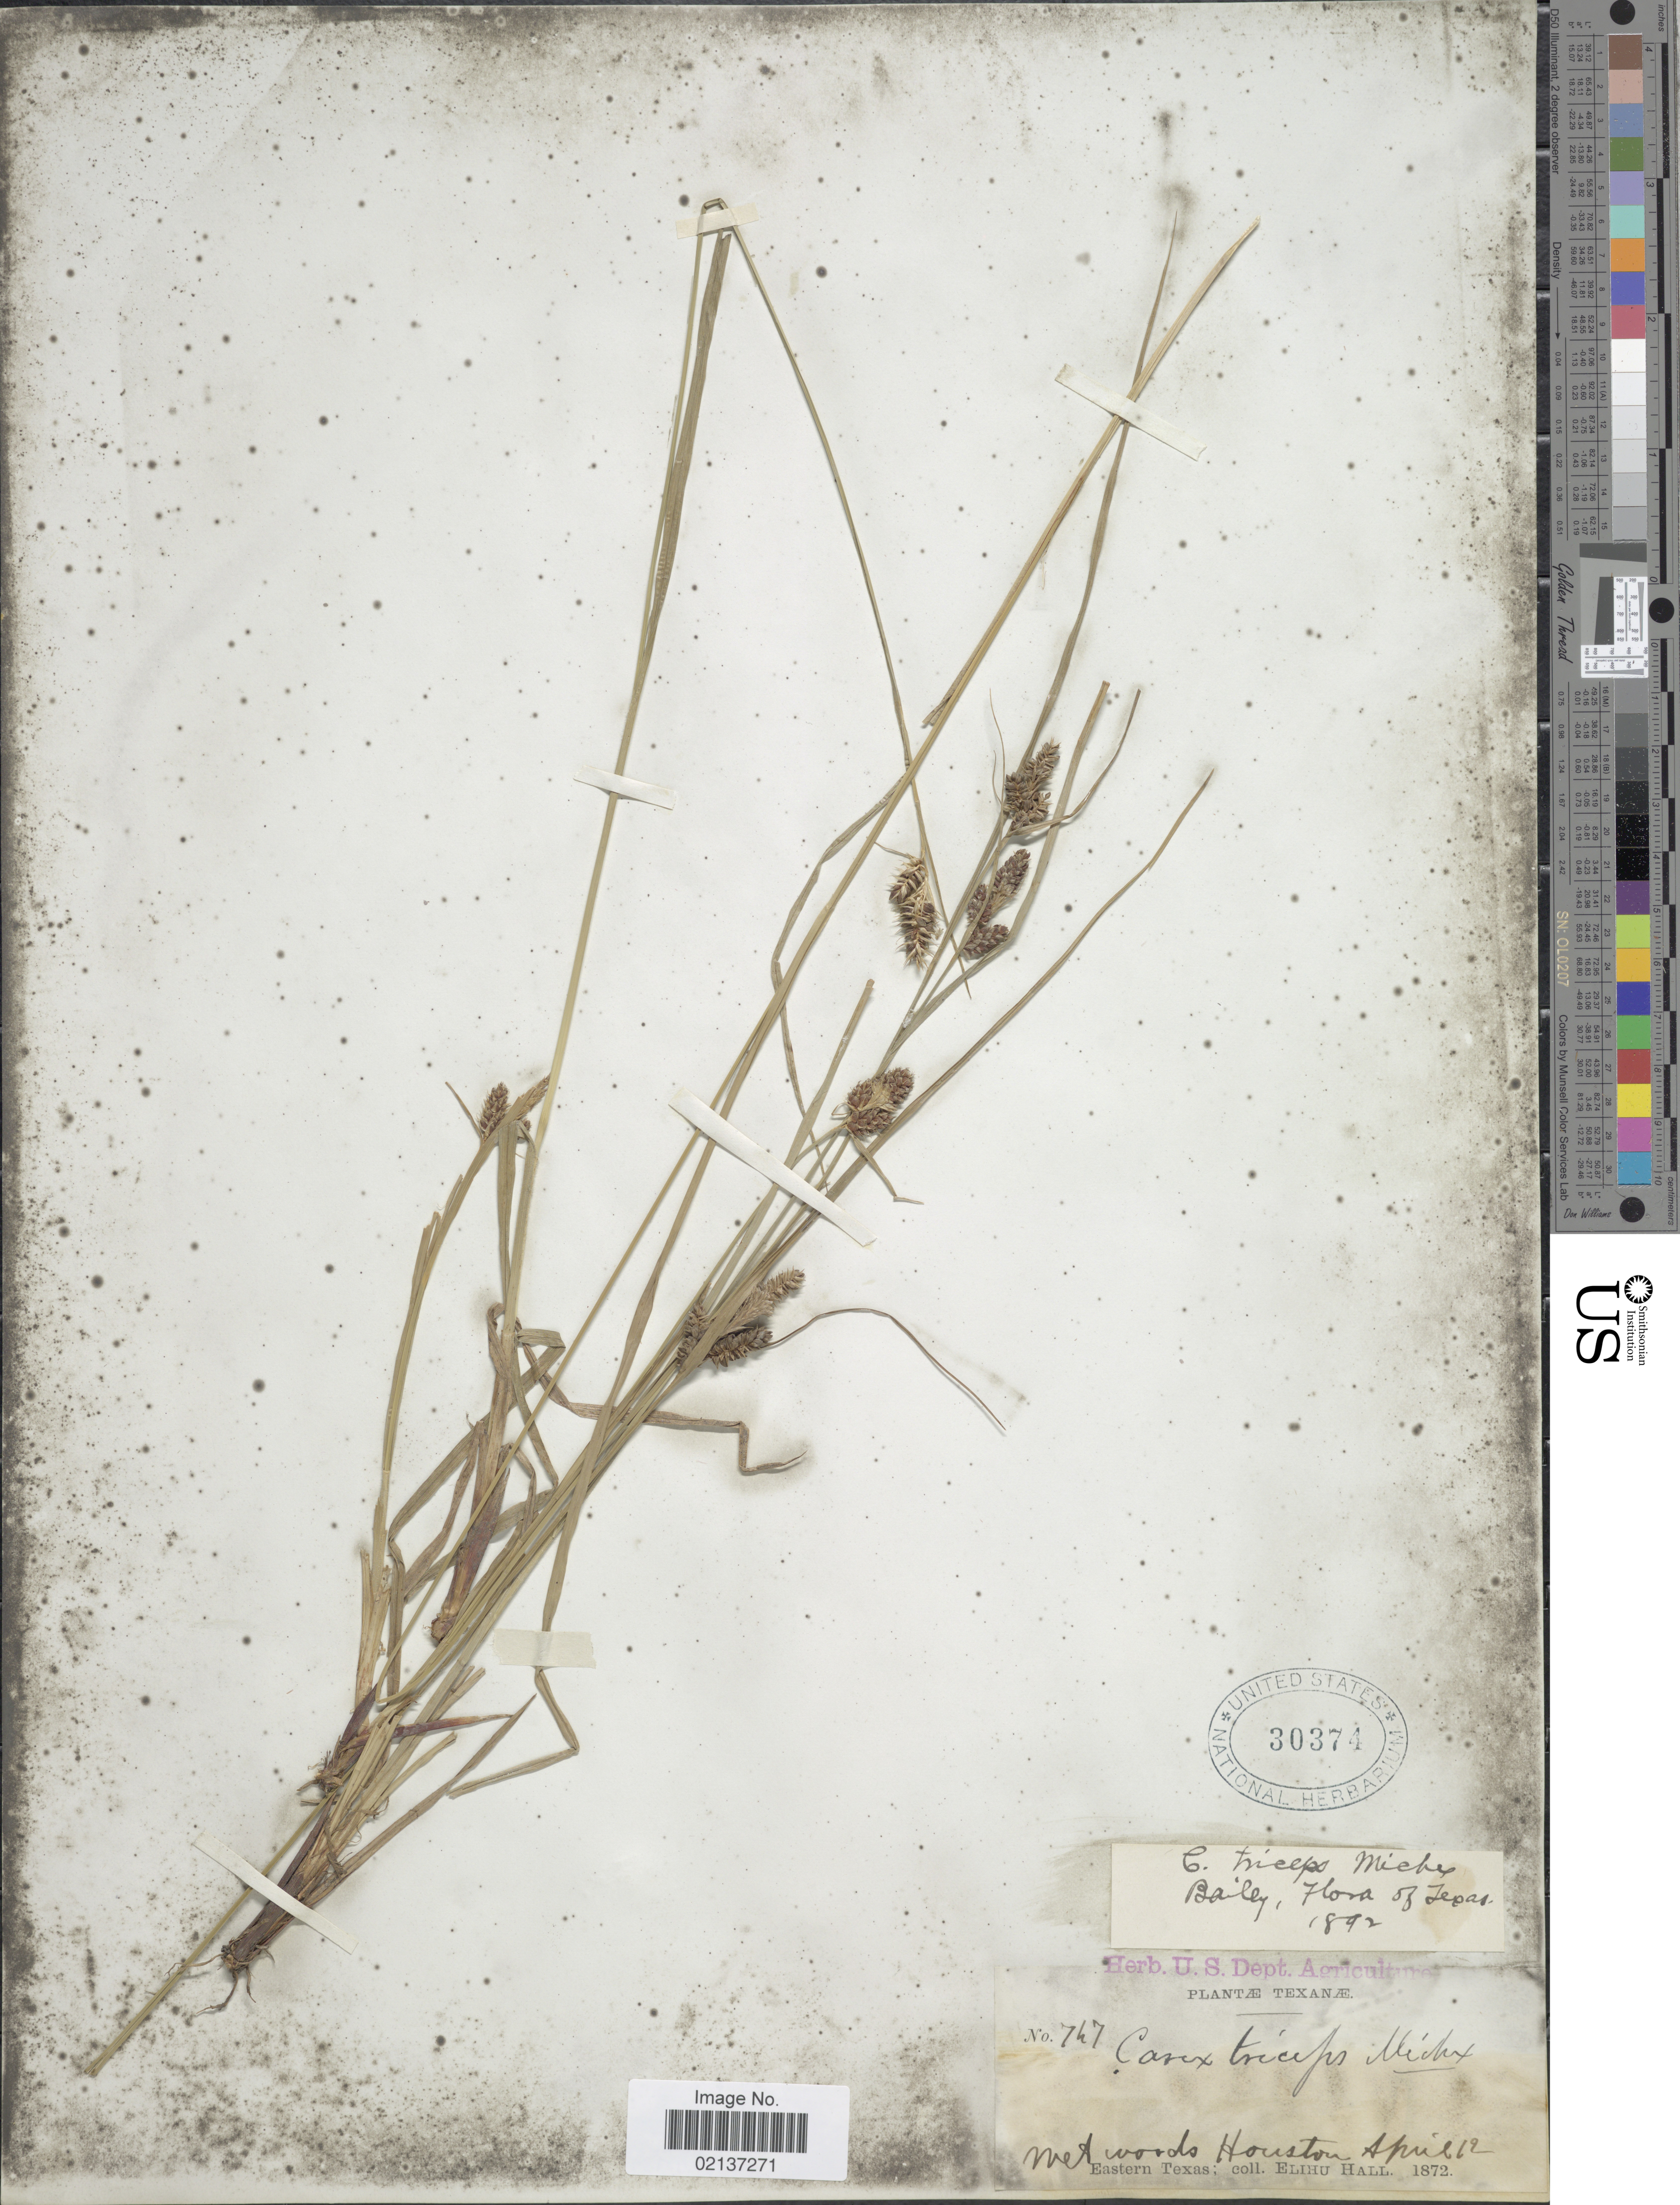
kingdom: Plantae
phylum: Tracheophyta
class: Liliopsida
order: Poales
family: Cyperaceae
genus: Carex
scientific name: Carex hirsutella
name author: Mack.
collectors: E. Hall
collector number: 747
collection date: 1872-04-12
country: United States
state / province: Texas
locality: Wet woods Houston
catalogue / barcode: US 30374